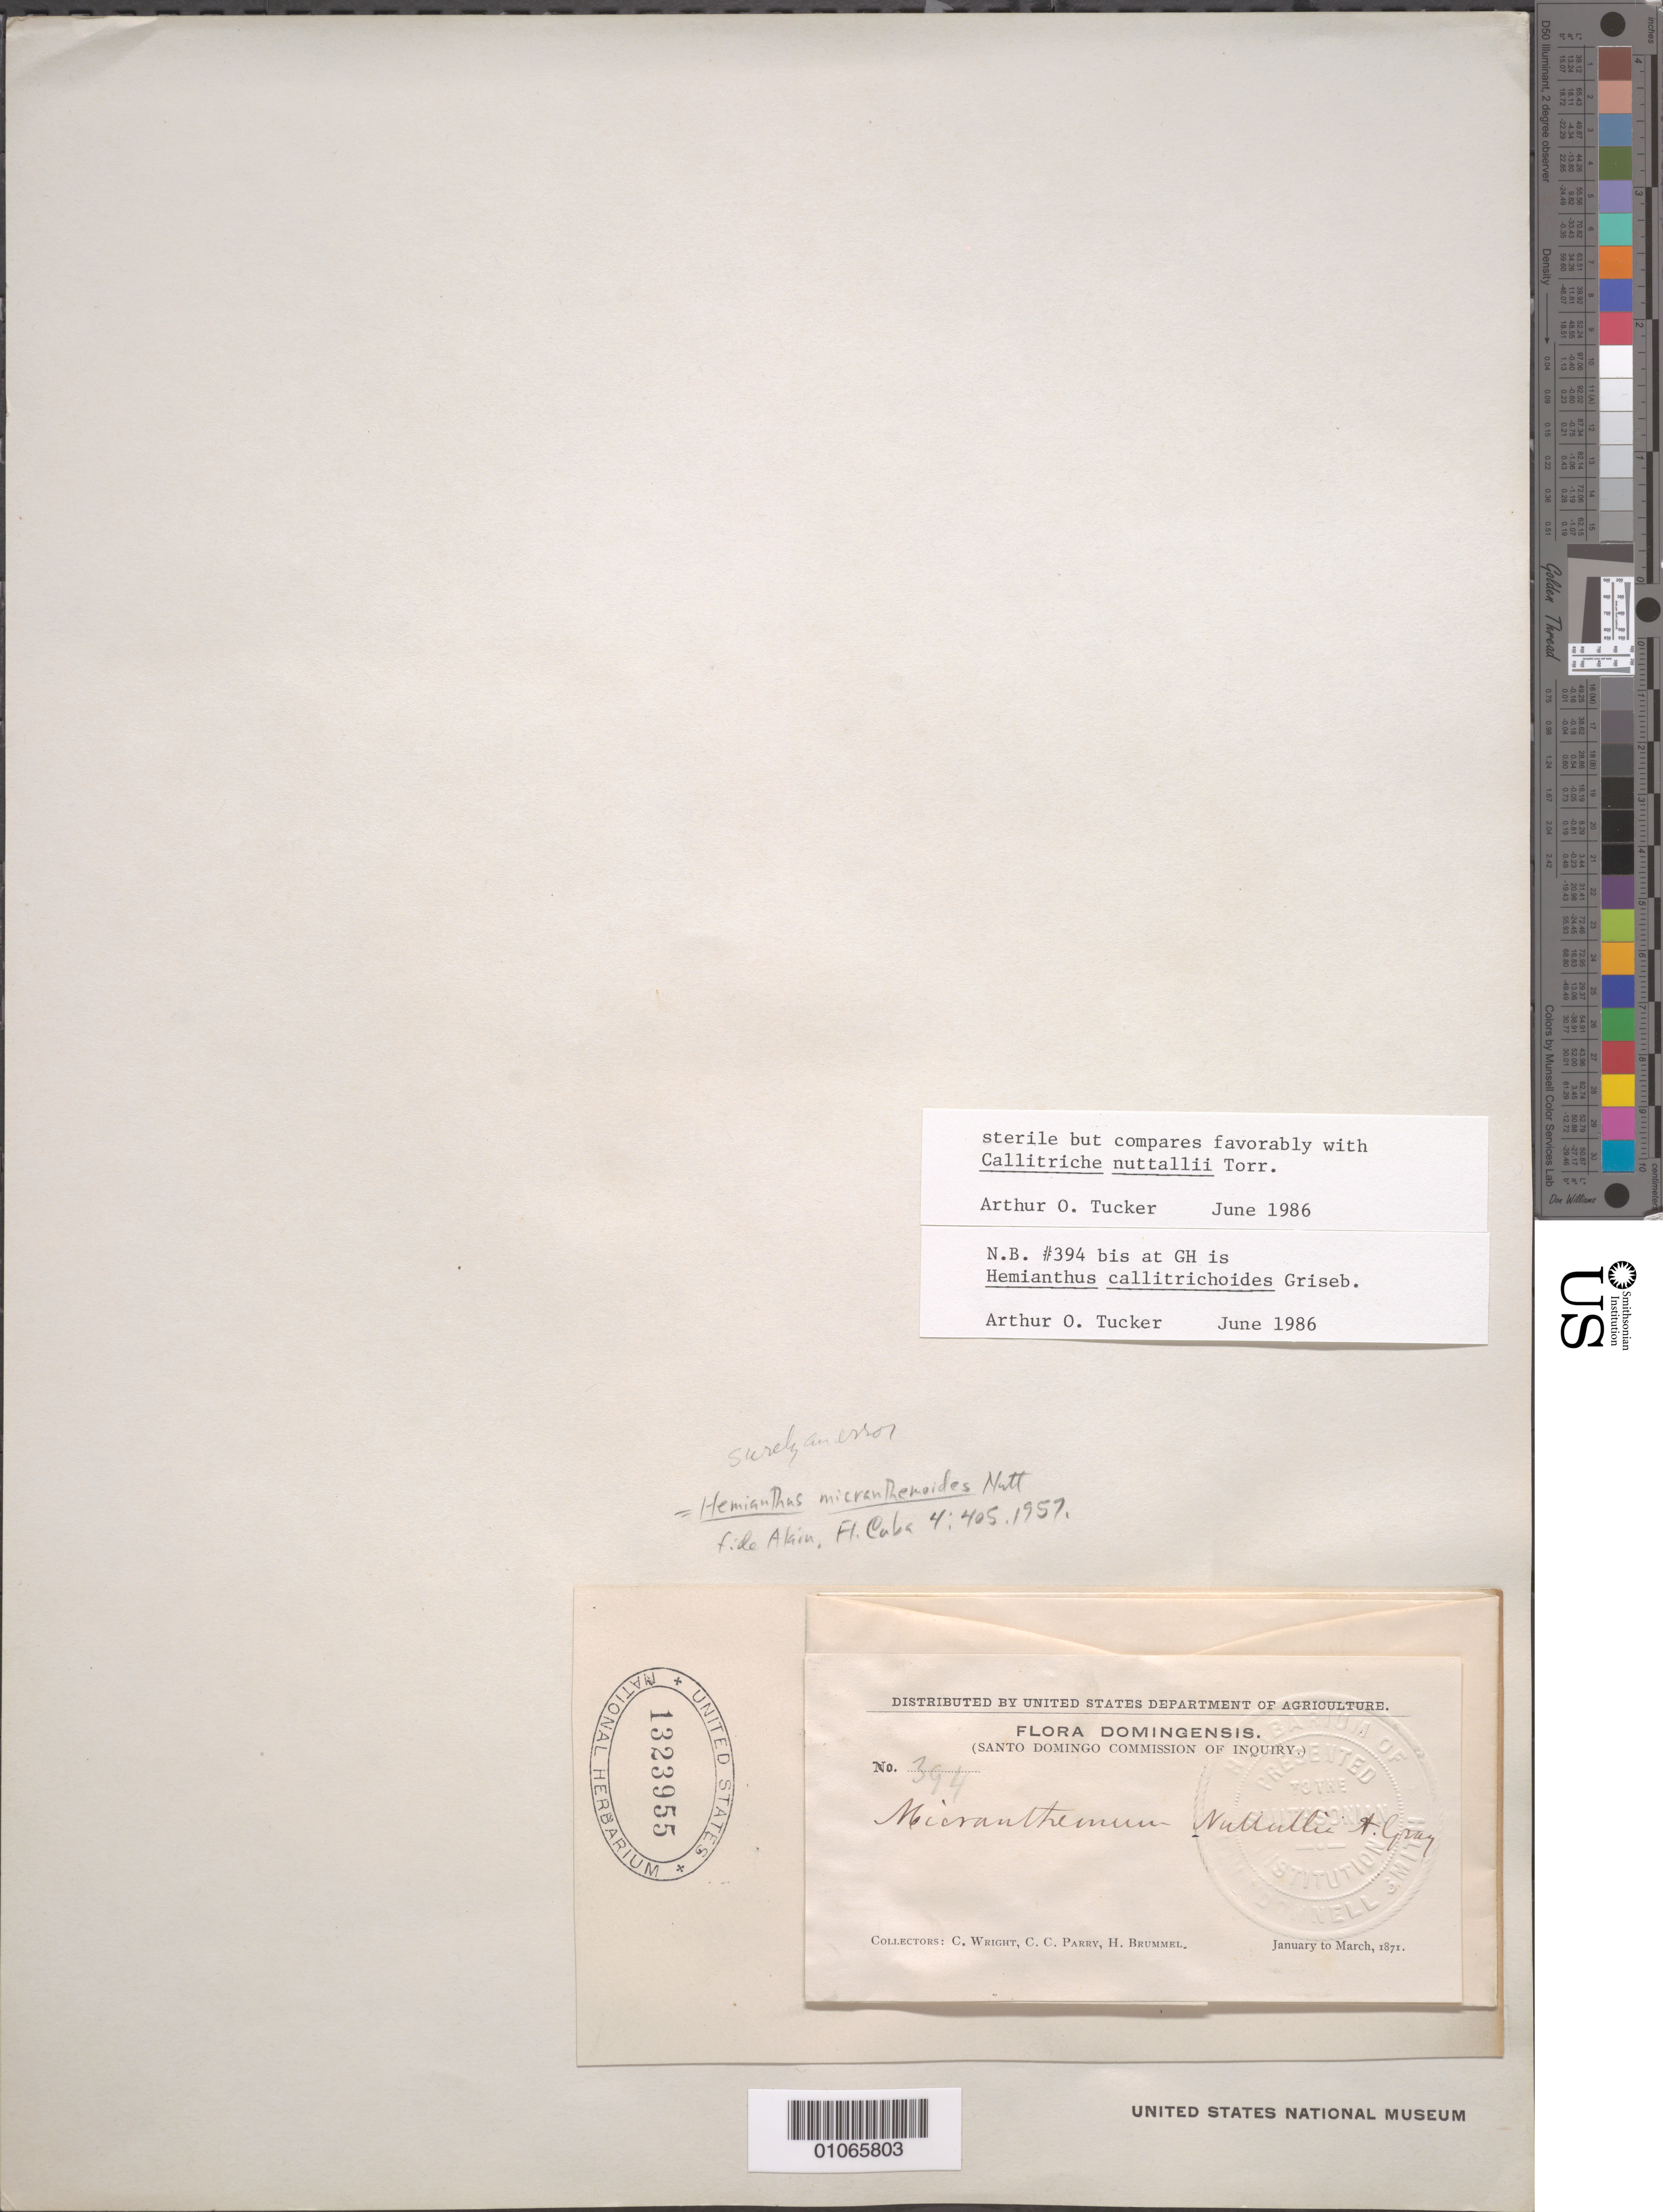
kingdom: Plantae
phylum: Tracheophyta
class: Magnoliopsida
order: Lamiales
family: Linderniaceae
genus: Hemianthus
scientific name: Hemianthus callitrichoides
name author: Griseb.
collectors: C. Wright, C. C. Parry & H. Brummel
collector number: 394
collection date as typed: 01 Jan 1871 to 31 Mar 1871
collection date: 1871-01-01/1871-03-31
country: Dominican Republic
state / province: Santo Domingo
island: Hispaniola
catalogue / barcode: US 1323955